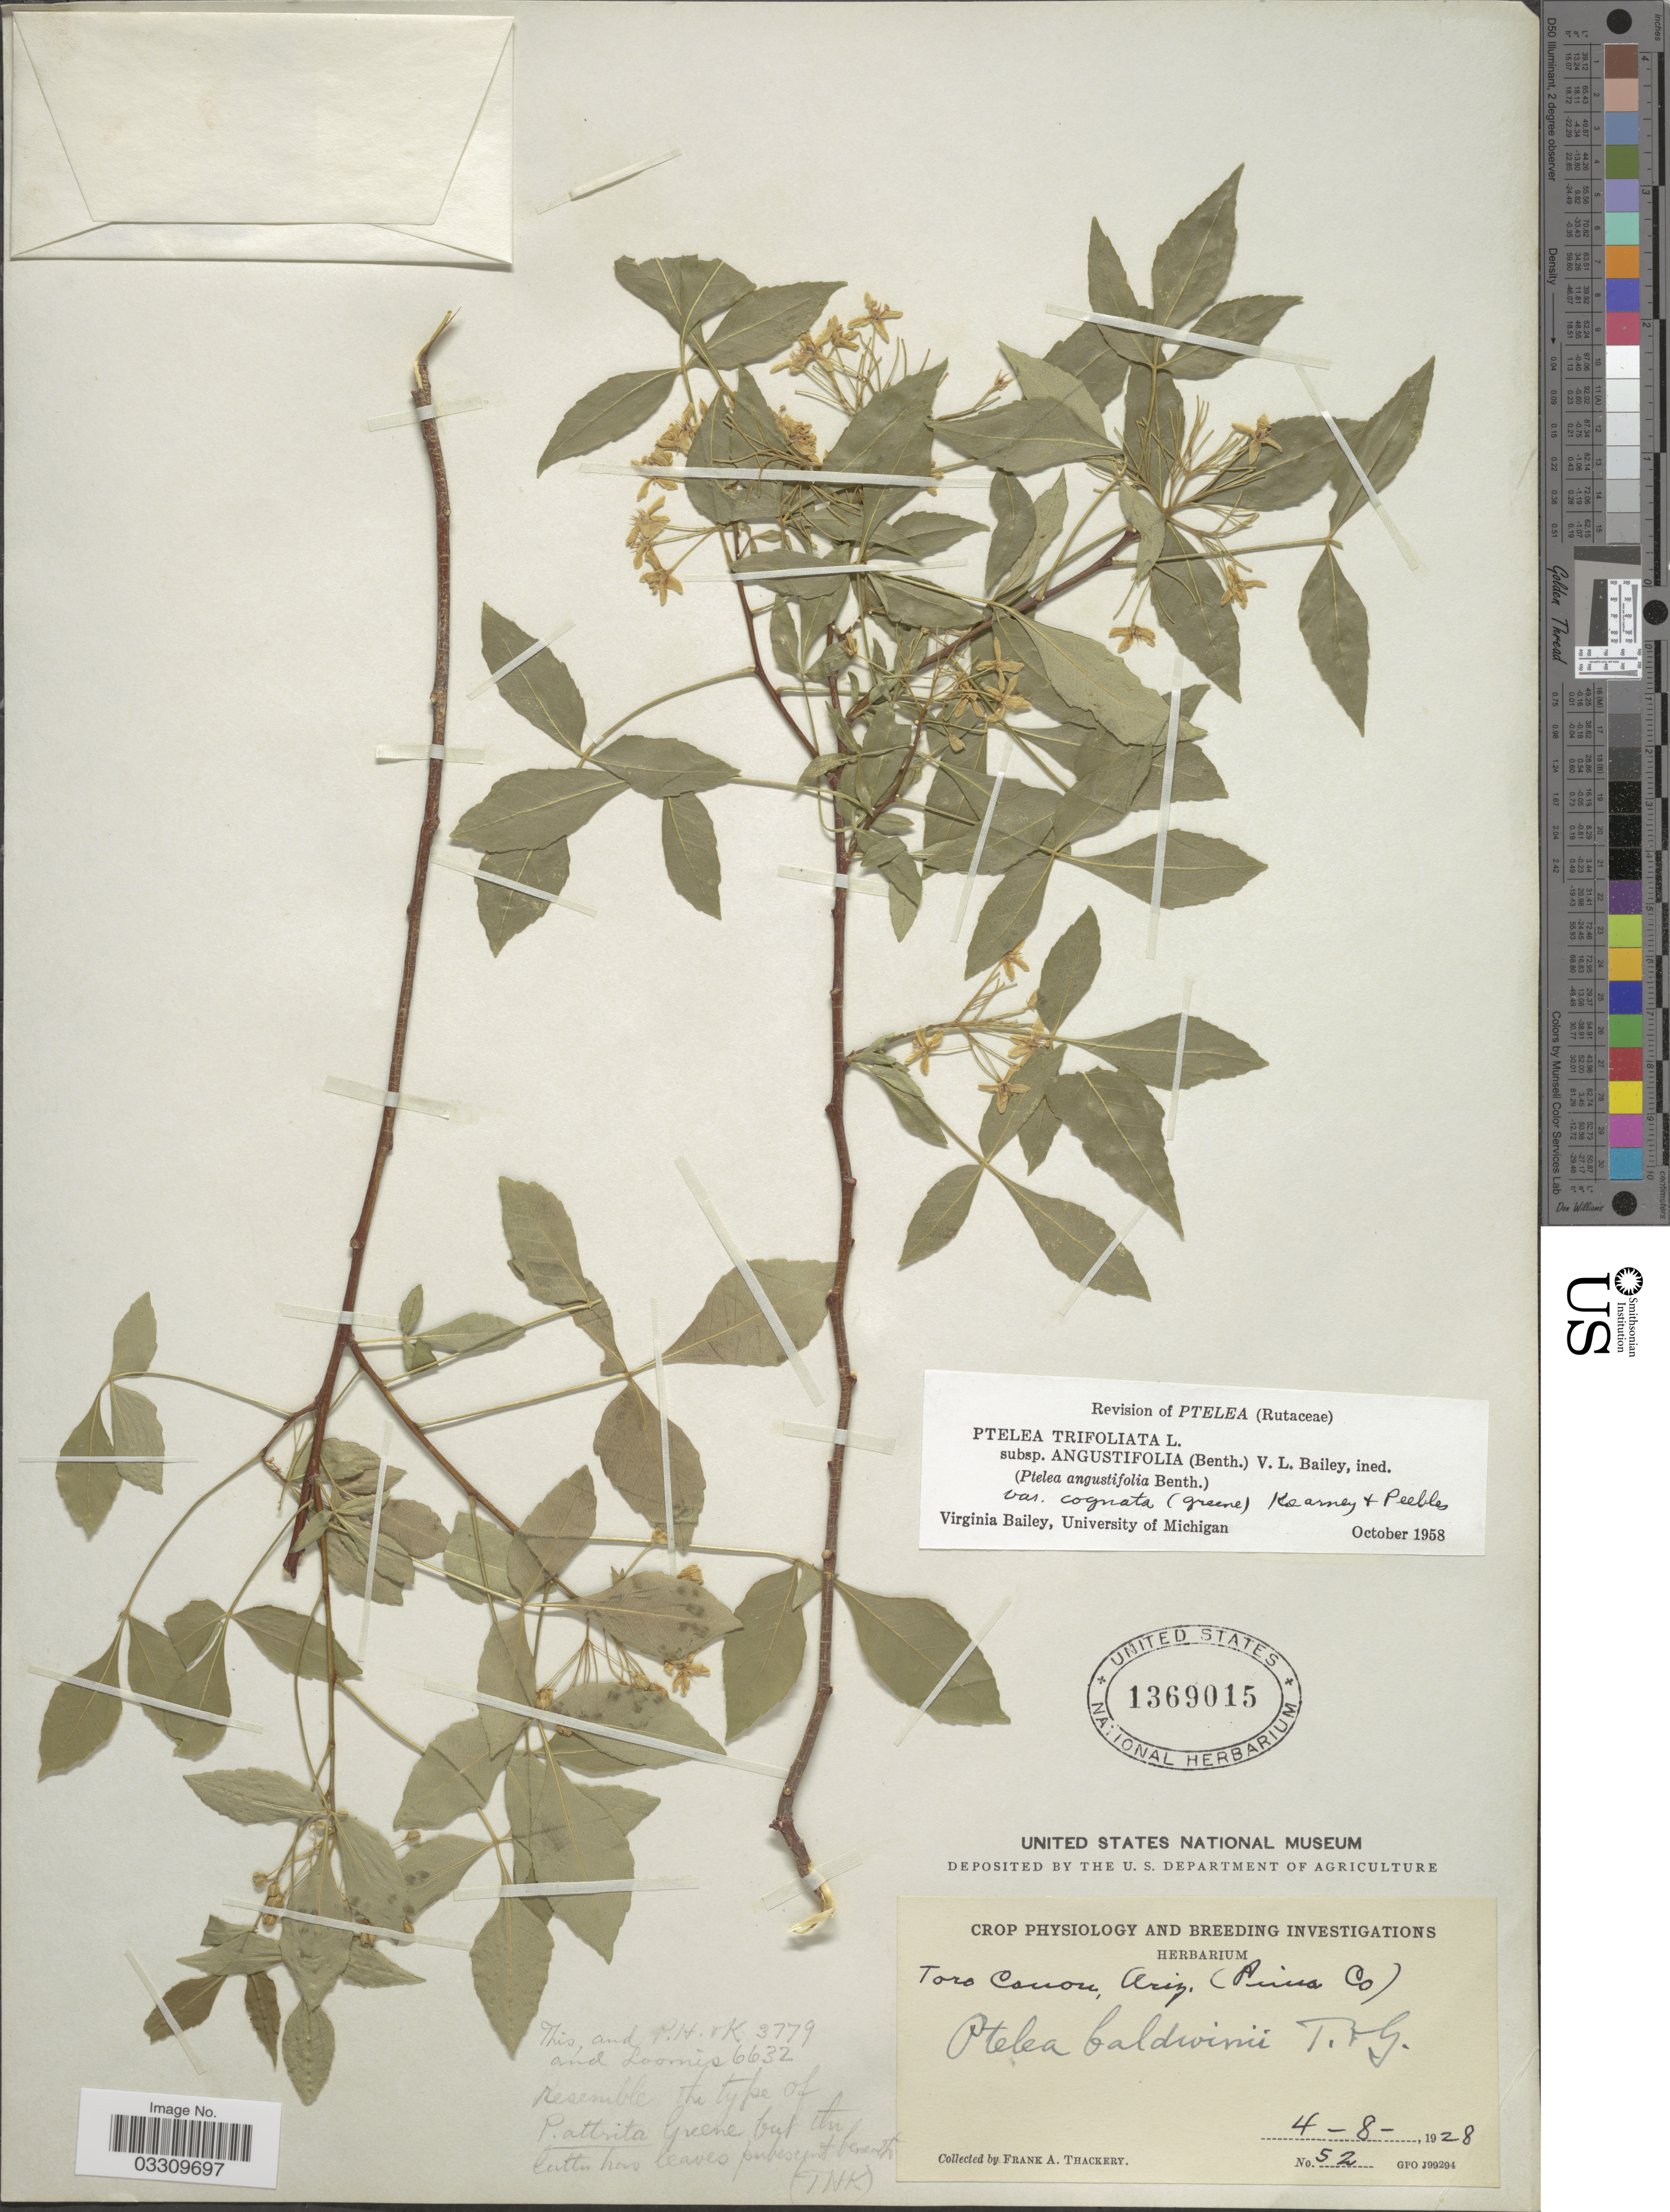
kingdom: Plantae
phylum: Tracheophyta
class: Magnoliopsida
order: Sapindales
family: Rutaceae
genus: Ptelea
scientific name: Ptelea trifoliata var. cognata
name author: (Greene) V. L. Bailey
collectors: F. Thackery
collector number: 52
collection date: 1928-04-08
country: United States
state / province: Arizona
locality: Toro Canon (Pima Co).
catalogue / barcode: US 1369015